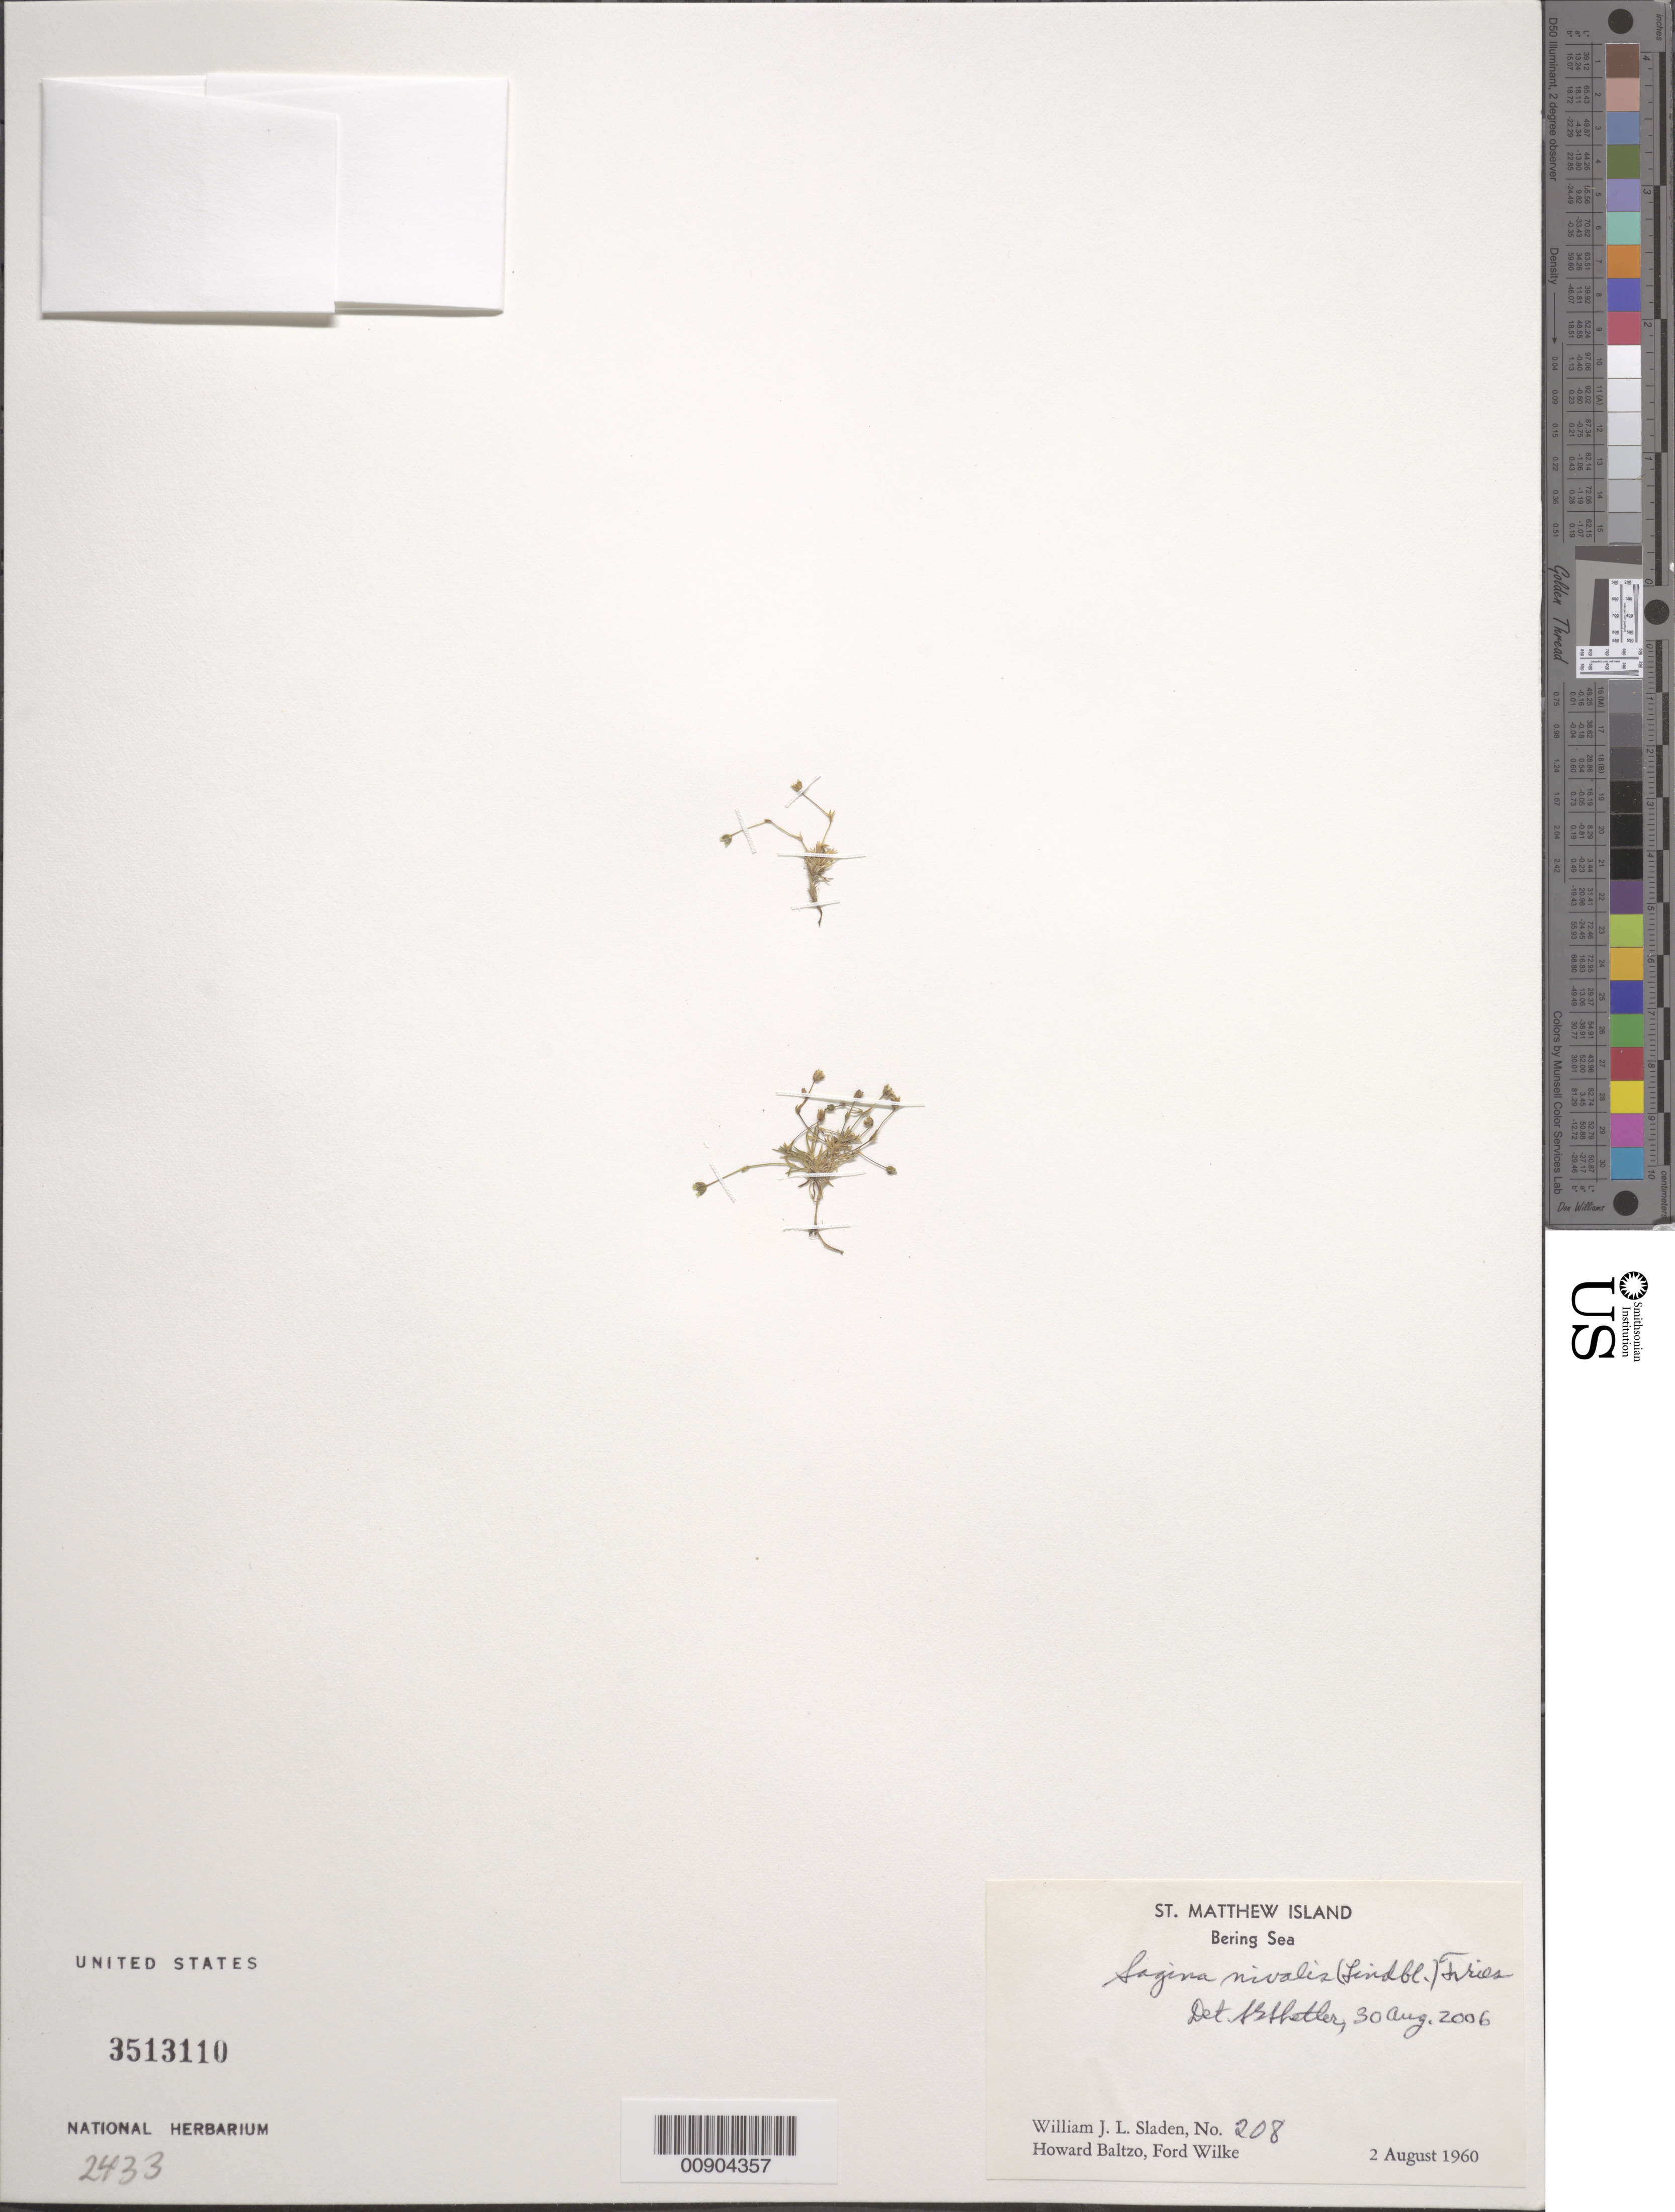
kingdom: Plantae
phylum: Tracheophyta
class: Magnoliopsida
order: Caryophyllales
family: Caryophyllaceae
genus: Sagina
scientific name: Sagina nivalis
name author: (Lindblom) Fr.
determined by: Shetler, Stanwyn G., (US), NMNH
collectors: W. Sladen, H. Baltzo & F. Wilke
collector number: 208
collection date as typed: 02 Aug 1960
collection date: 1960-08-02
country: United States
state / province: Alaska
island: St. Matthew Island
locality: St. Matthew Island, Bering Sea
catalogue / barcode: US 3503110